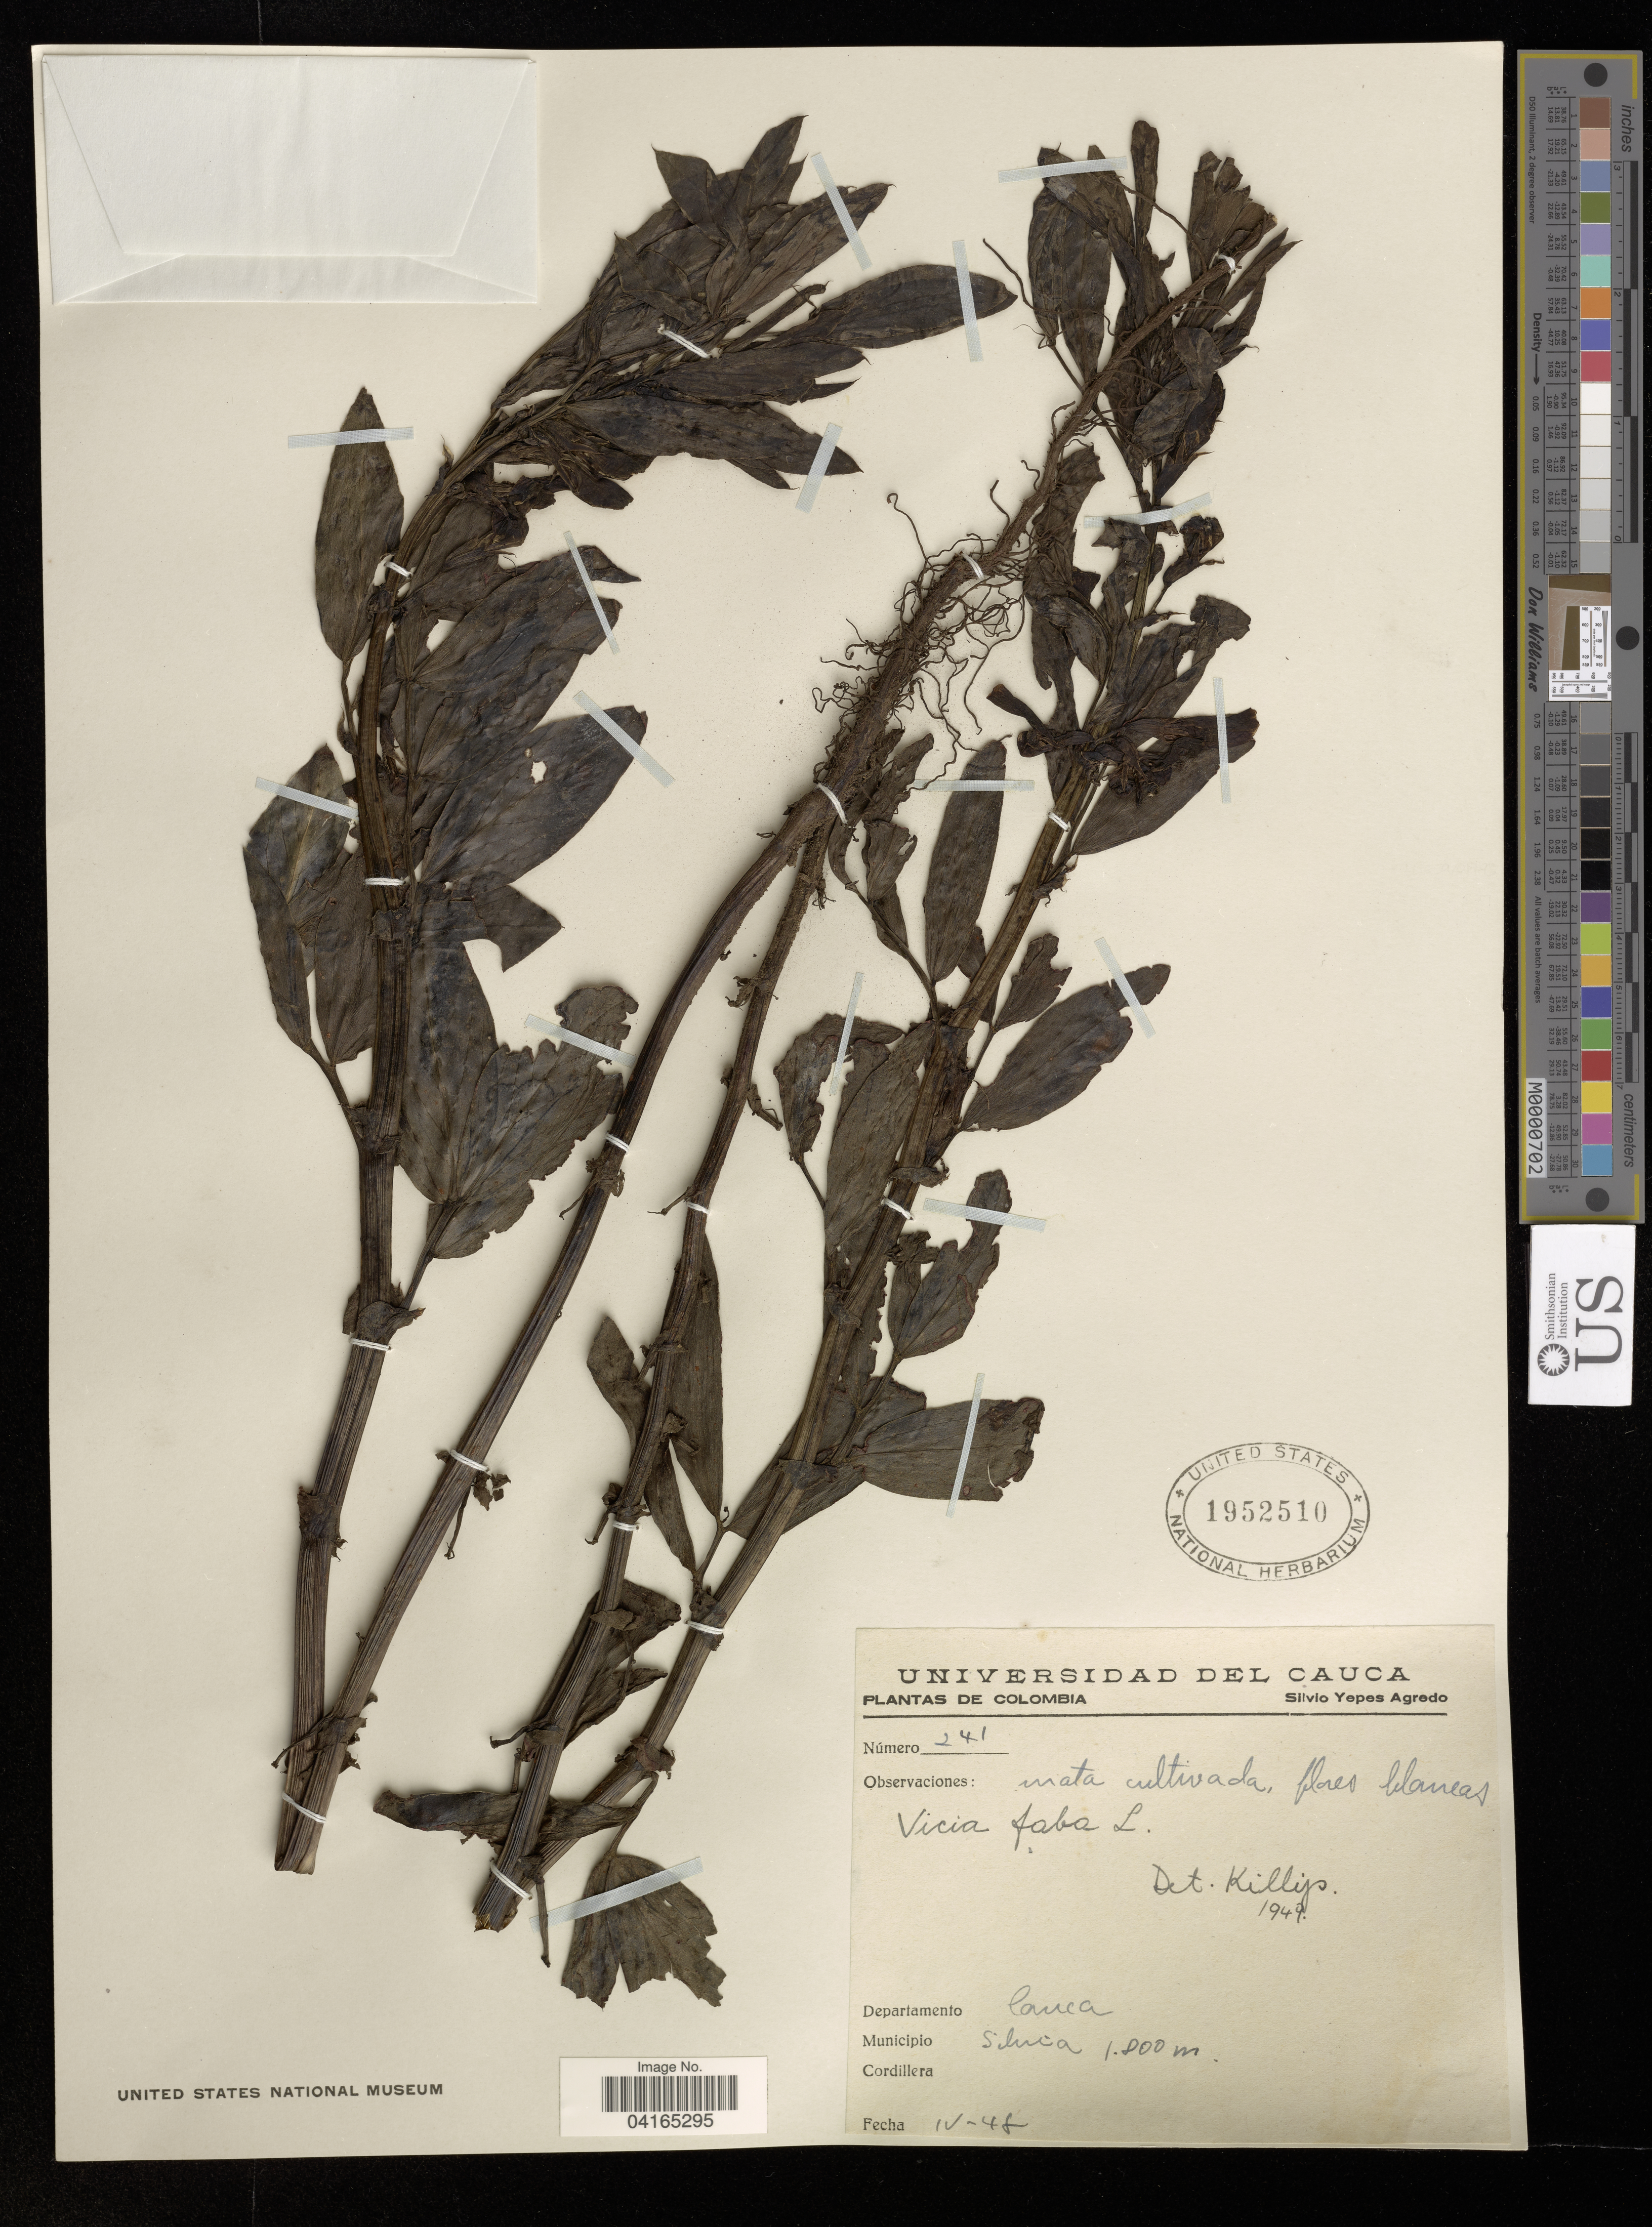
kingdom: Plantae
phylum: Tracheophyta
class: Magnoliopsida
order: Fabales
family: Fabaceae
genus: Vicia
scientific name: Vicia faba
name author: L.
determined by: Hechenleitner, Paulina, RBG Edinburgh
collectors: S. Yepes-Agredo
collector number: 241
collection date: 1948-04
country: Colombia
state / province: Cauca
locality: Departamento Cauca. Municipio Silvia.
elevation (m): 1.8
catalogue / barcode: US 1952510